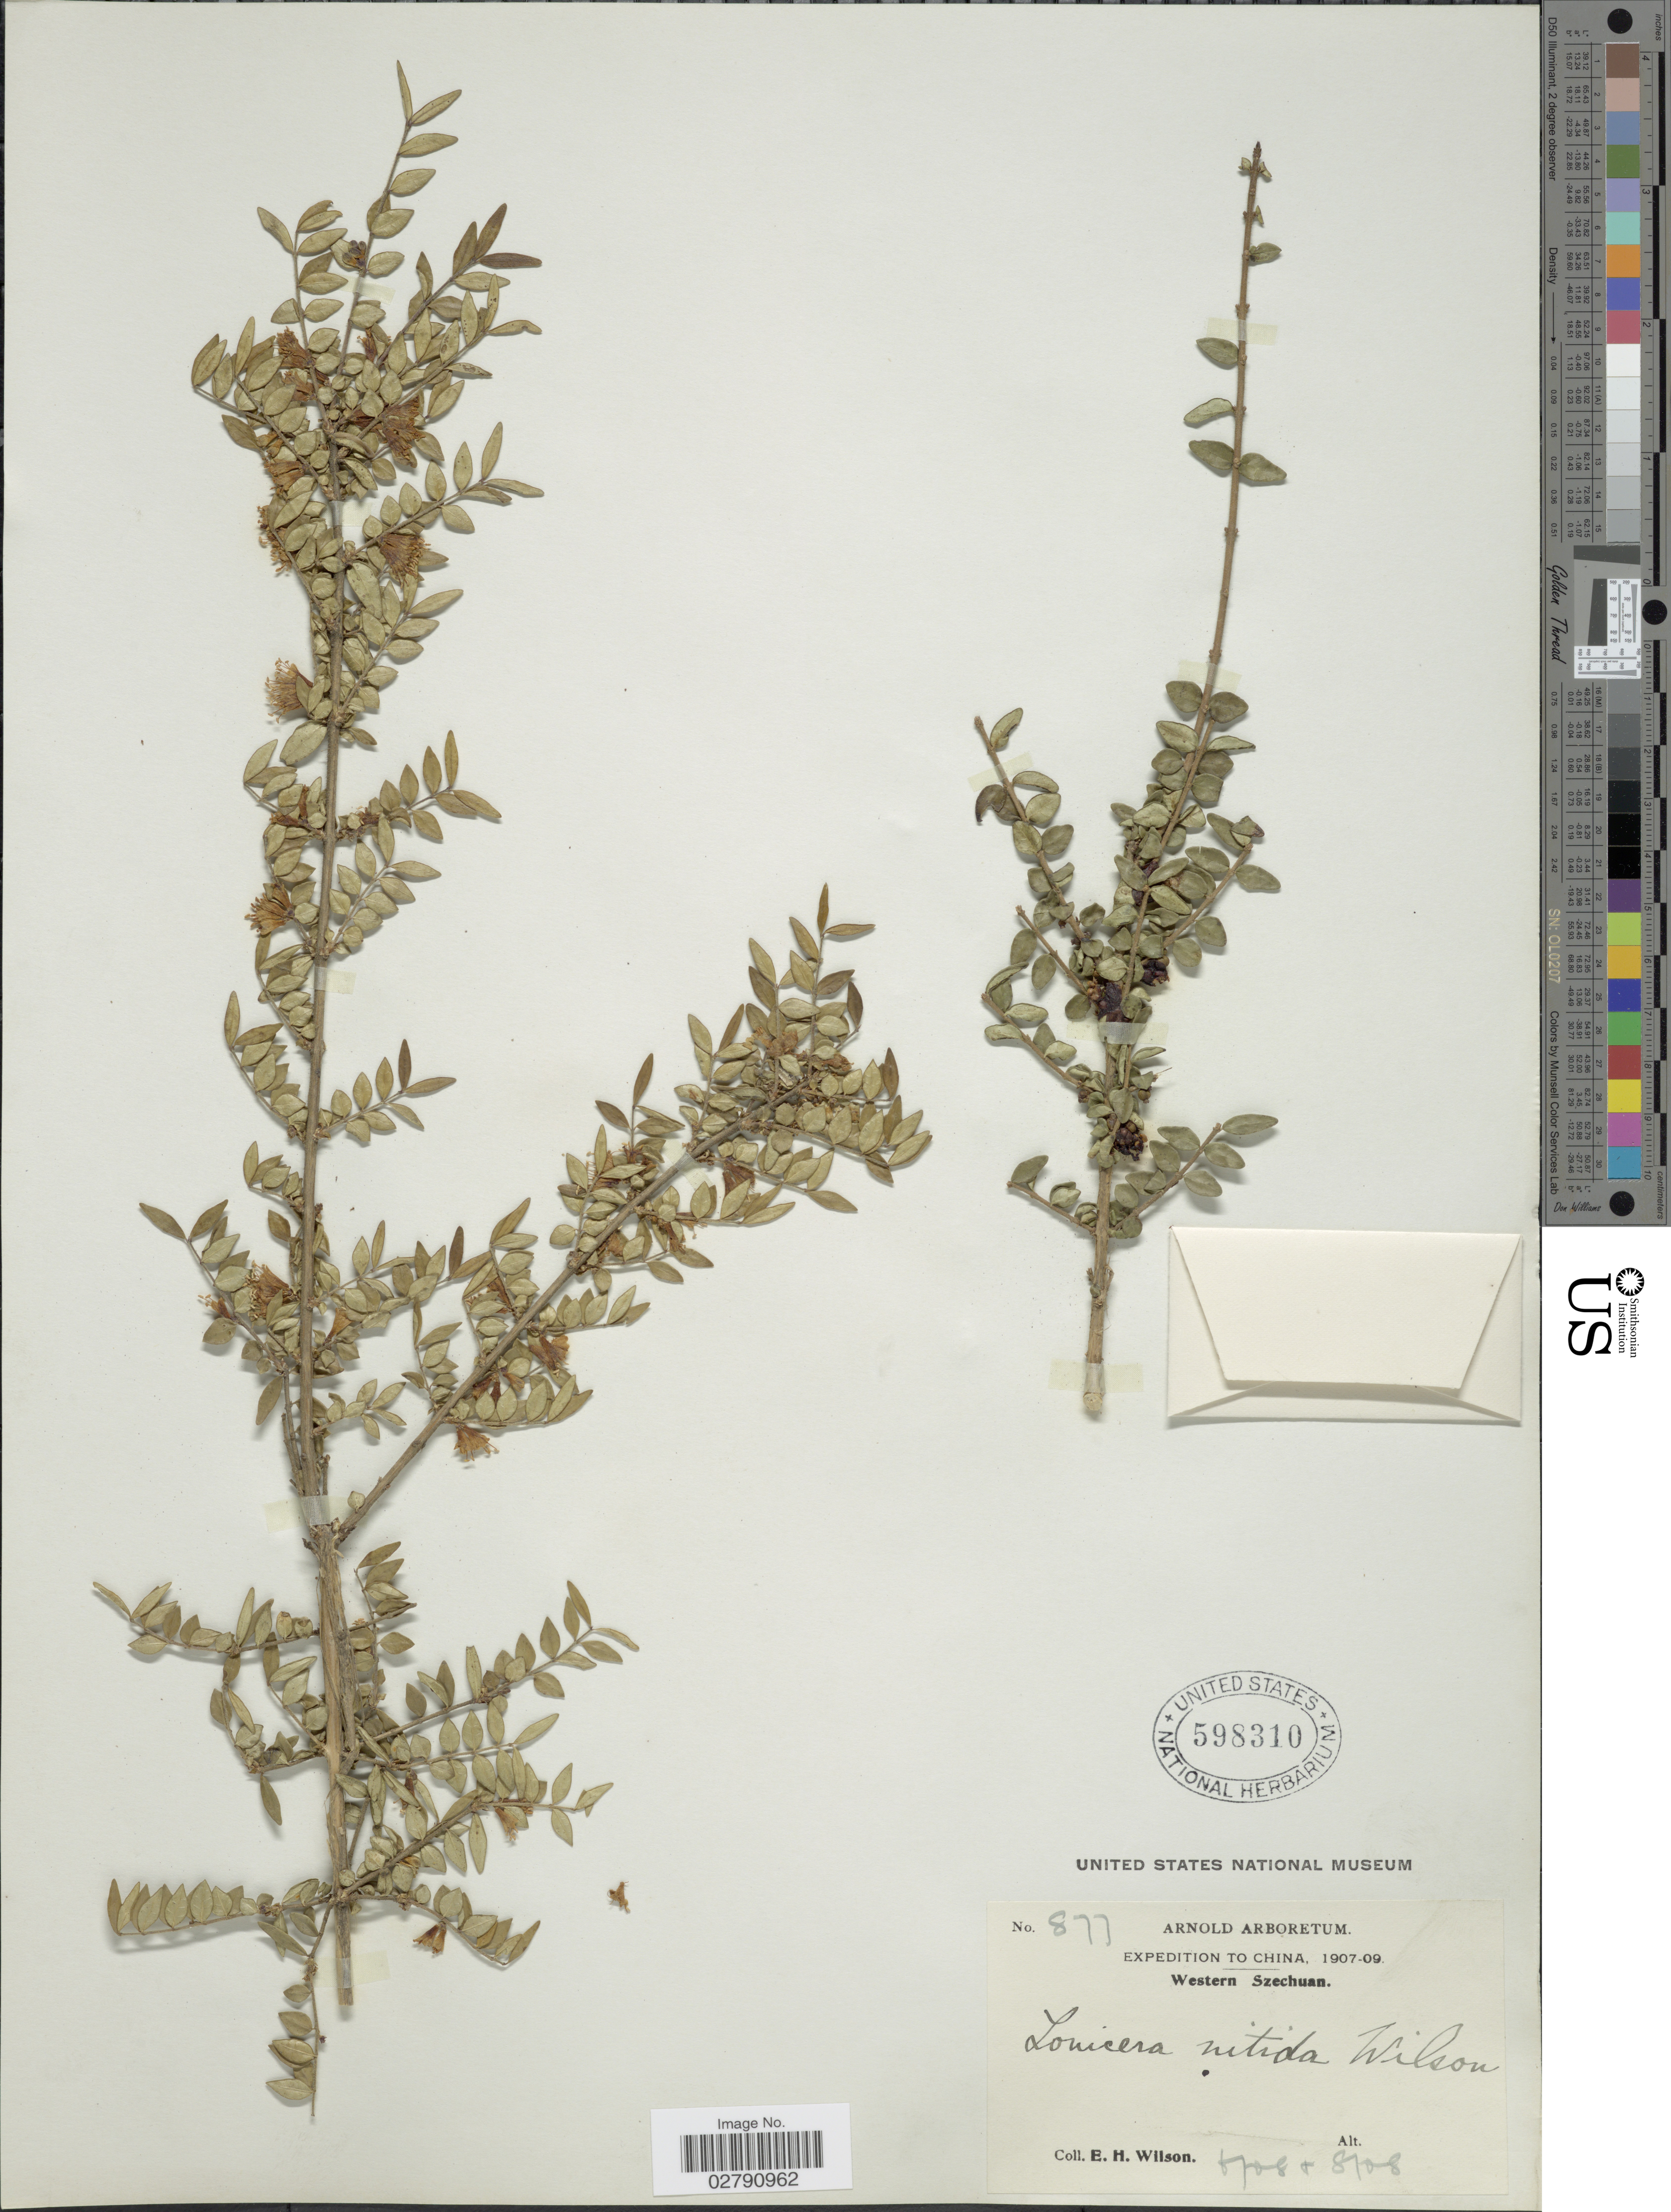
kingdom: Plantae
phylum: Tracheophyta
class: Magnoliopsida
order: Dipsacales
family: Caprifoliaceae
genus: Lonicera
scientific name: Lonicera nitida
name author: E.H. Wilson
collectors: E. Wilson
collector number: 877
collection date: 1908-06/1909-08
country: China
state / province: Sichuan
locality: Western Szechuan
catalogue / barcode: US 598310